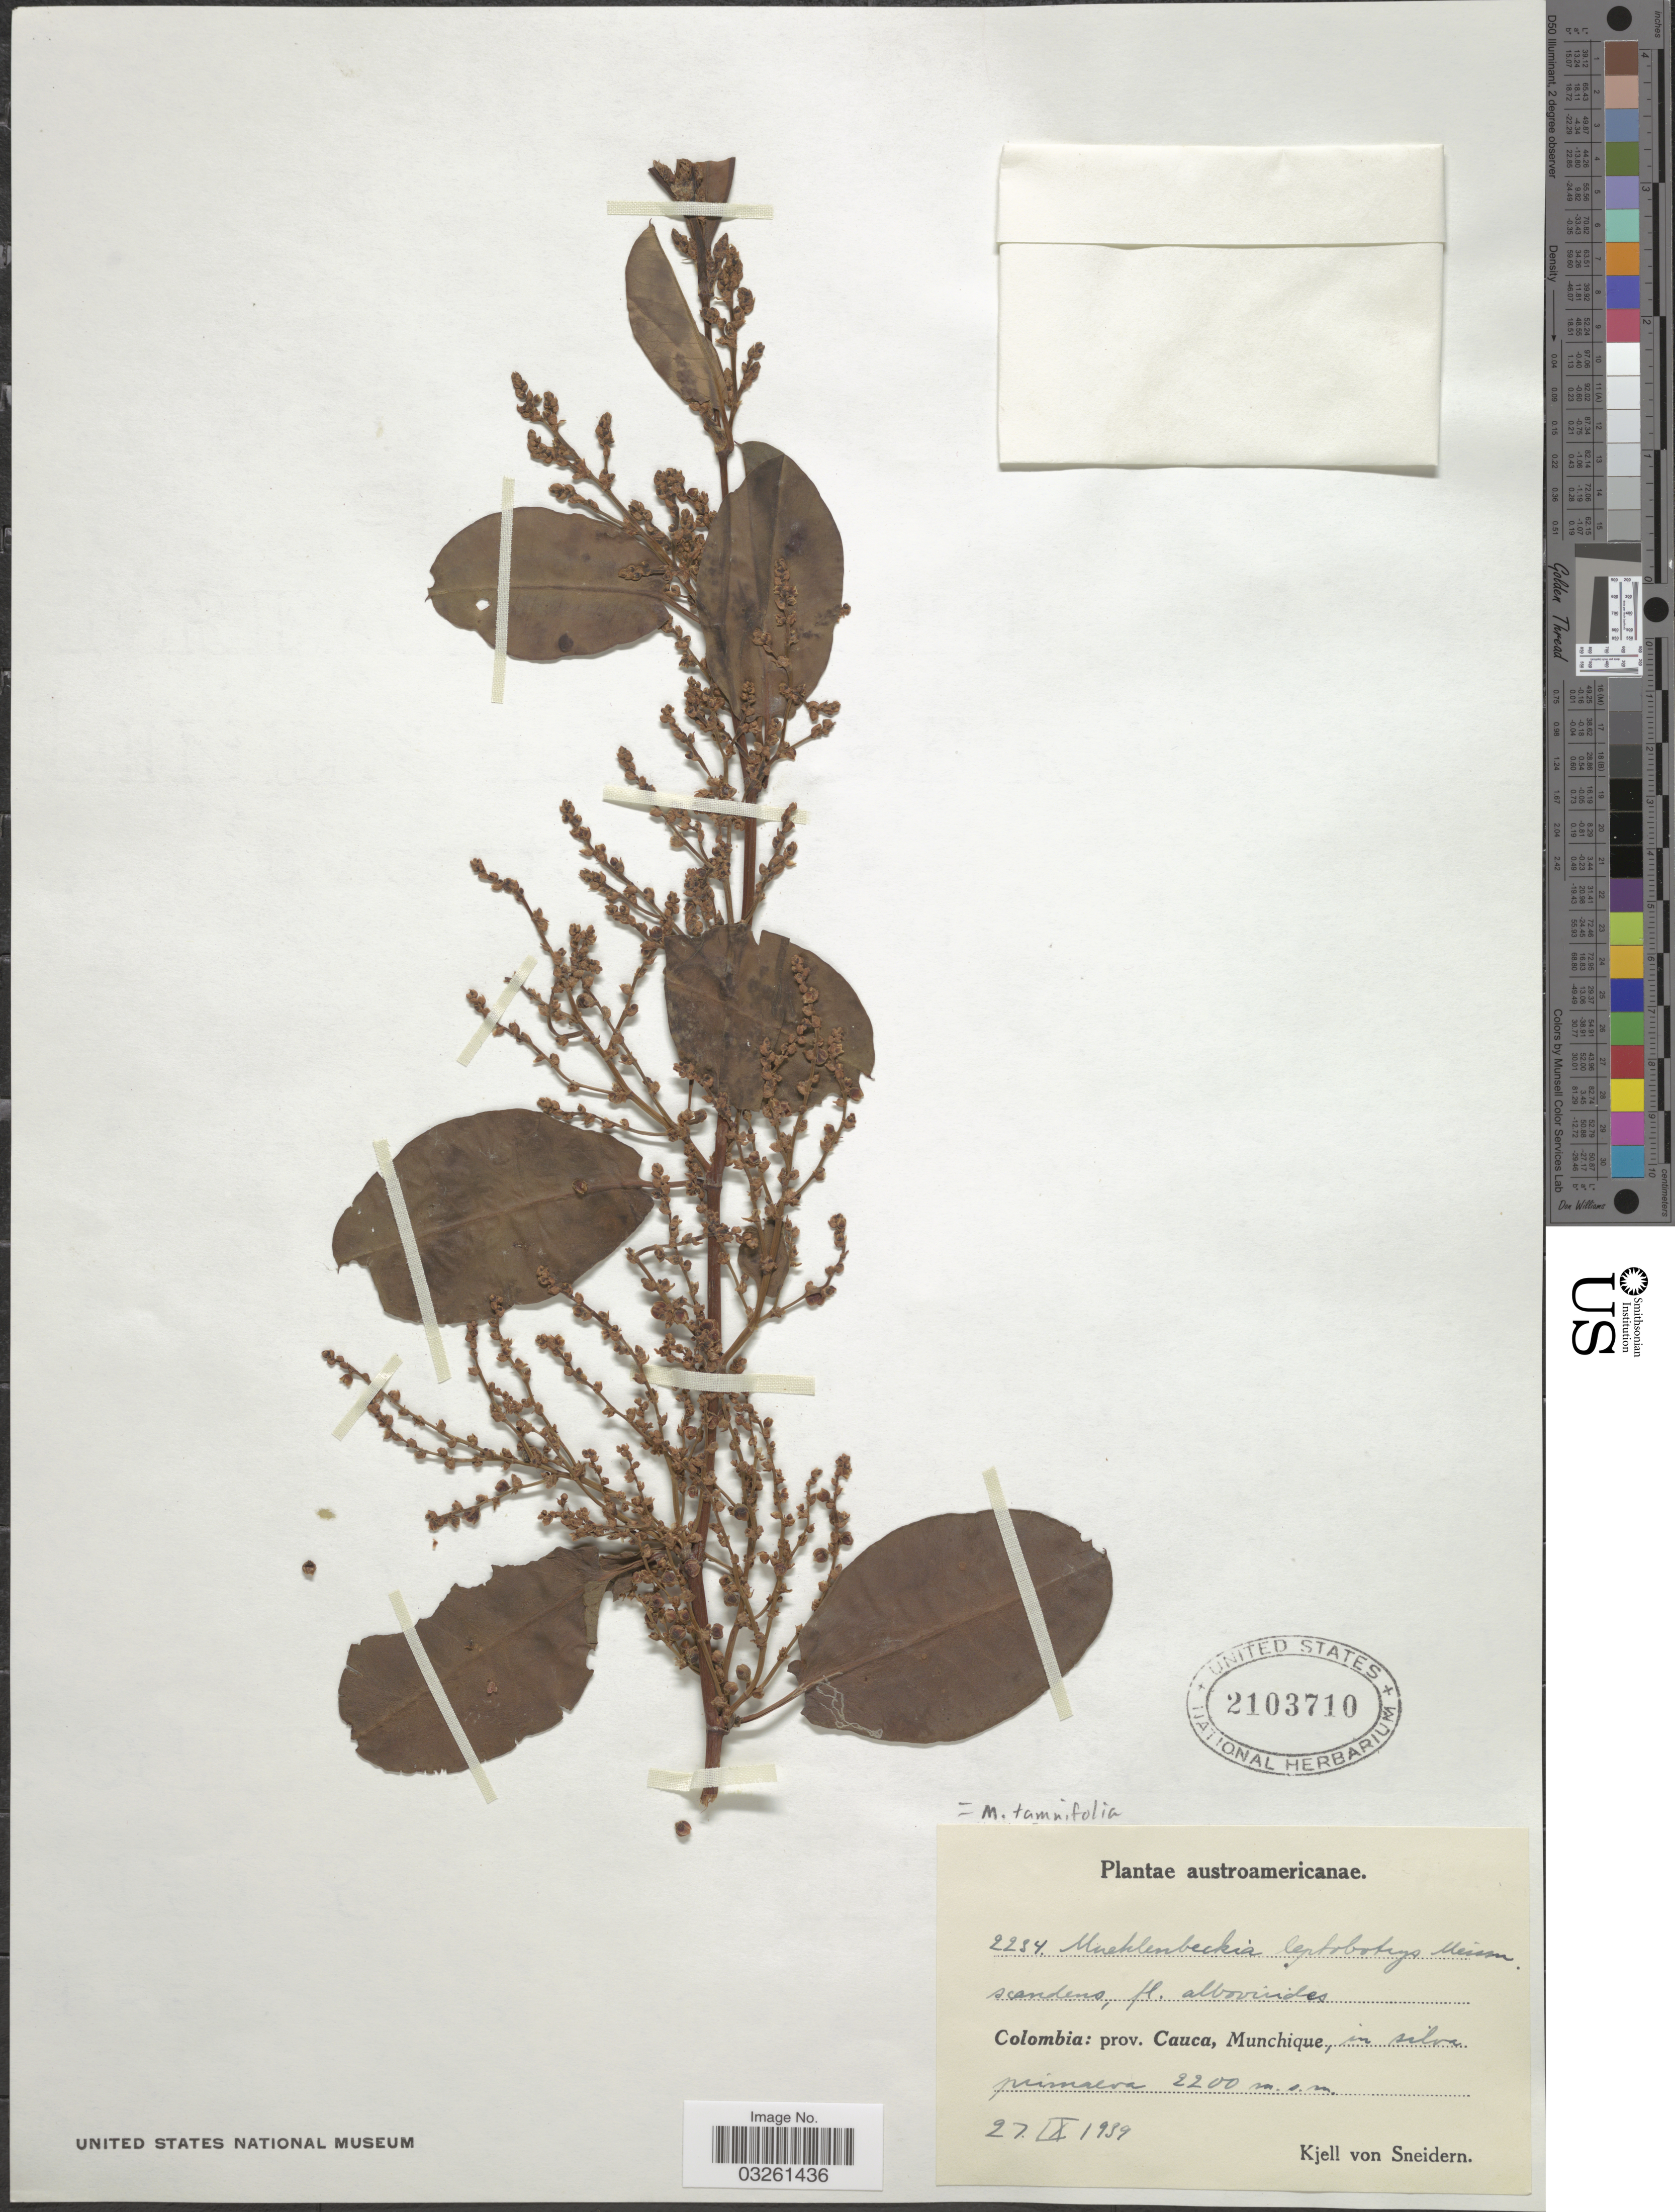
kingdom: Plantae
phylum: Tracheophyta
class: Magnoliopsida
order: Caryophyllales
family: Polygonaceae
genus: Muehlenbeckia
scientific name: Muehlenbeckia tamnifolia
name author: (Kunth) Meisn.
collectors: K. von Sneidern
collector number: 2234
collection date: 1939-09-27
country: Colombia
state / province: Cauca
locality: Munchique.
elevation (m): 2200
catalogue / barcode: US 2103710